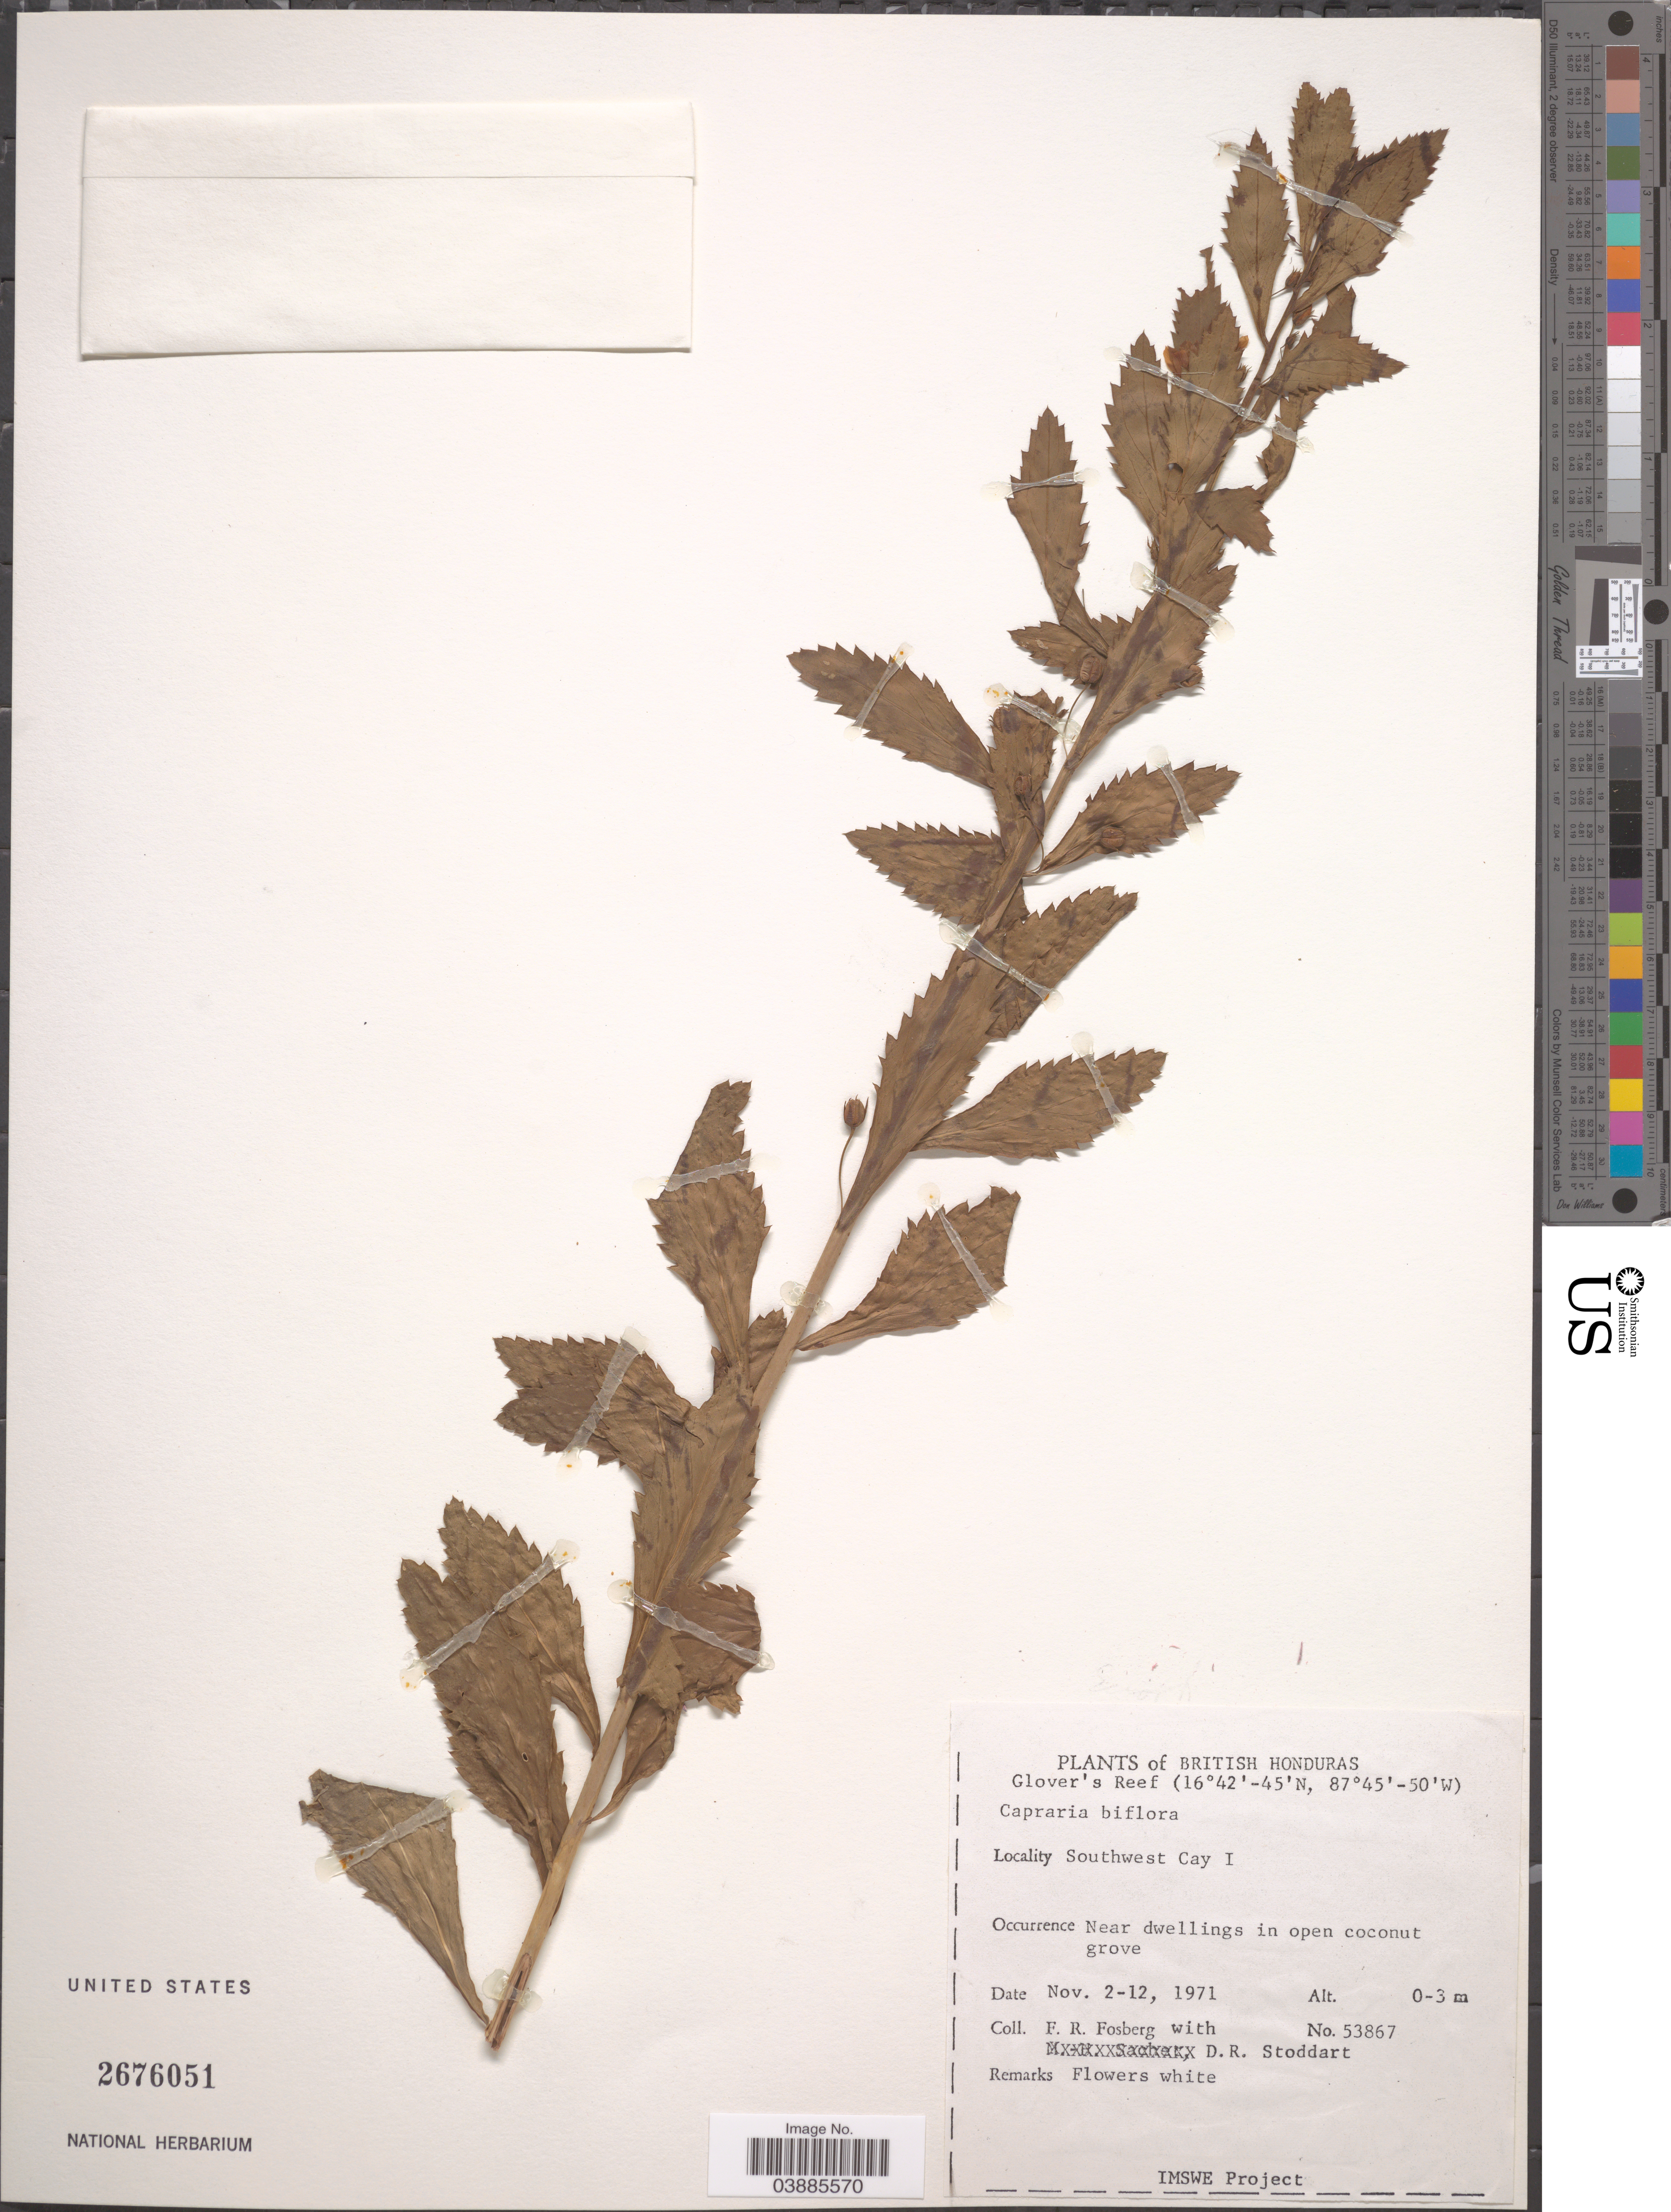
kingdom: Plantae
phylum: Tracheophyta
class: Magnoliopsida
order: Lamiales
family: Scrophulariaceae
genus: Capraria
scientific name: Capraria biflora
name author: L.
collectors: F. R. Fosberg & D. R. Stoddart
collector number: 53867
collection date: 1971-11-02/1971-11-12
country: Belize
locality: British Honduras. Glover's Reef. Southwest Cay I.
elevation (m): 0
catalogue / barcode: US 2676051